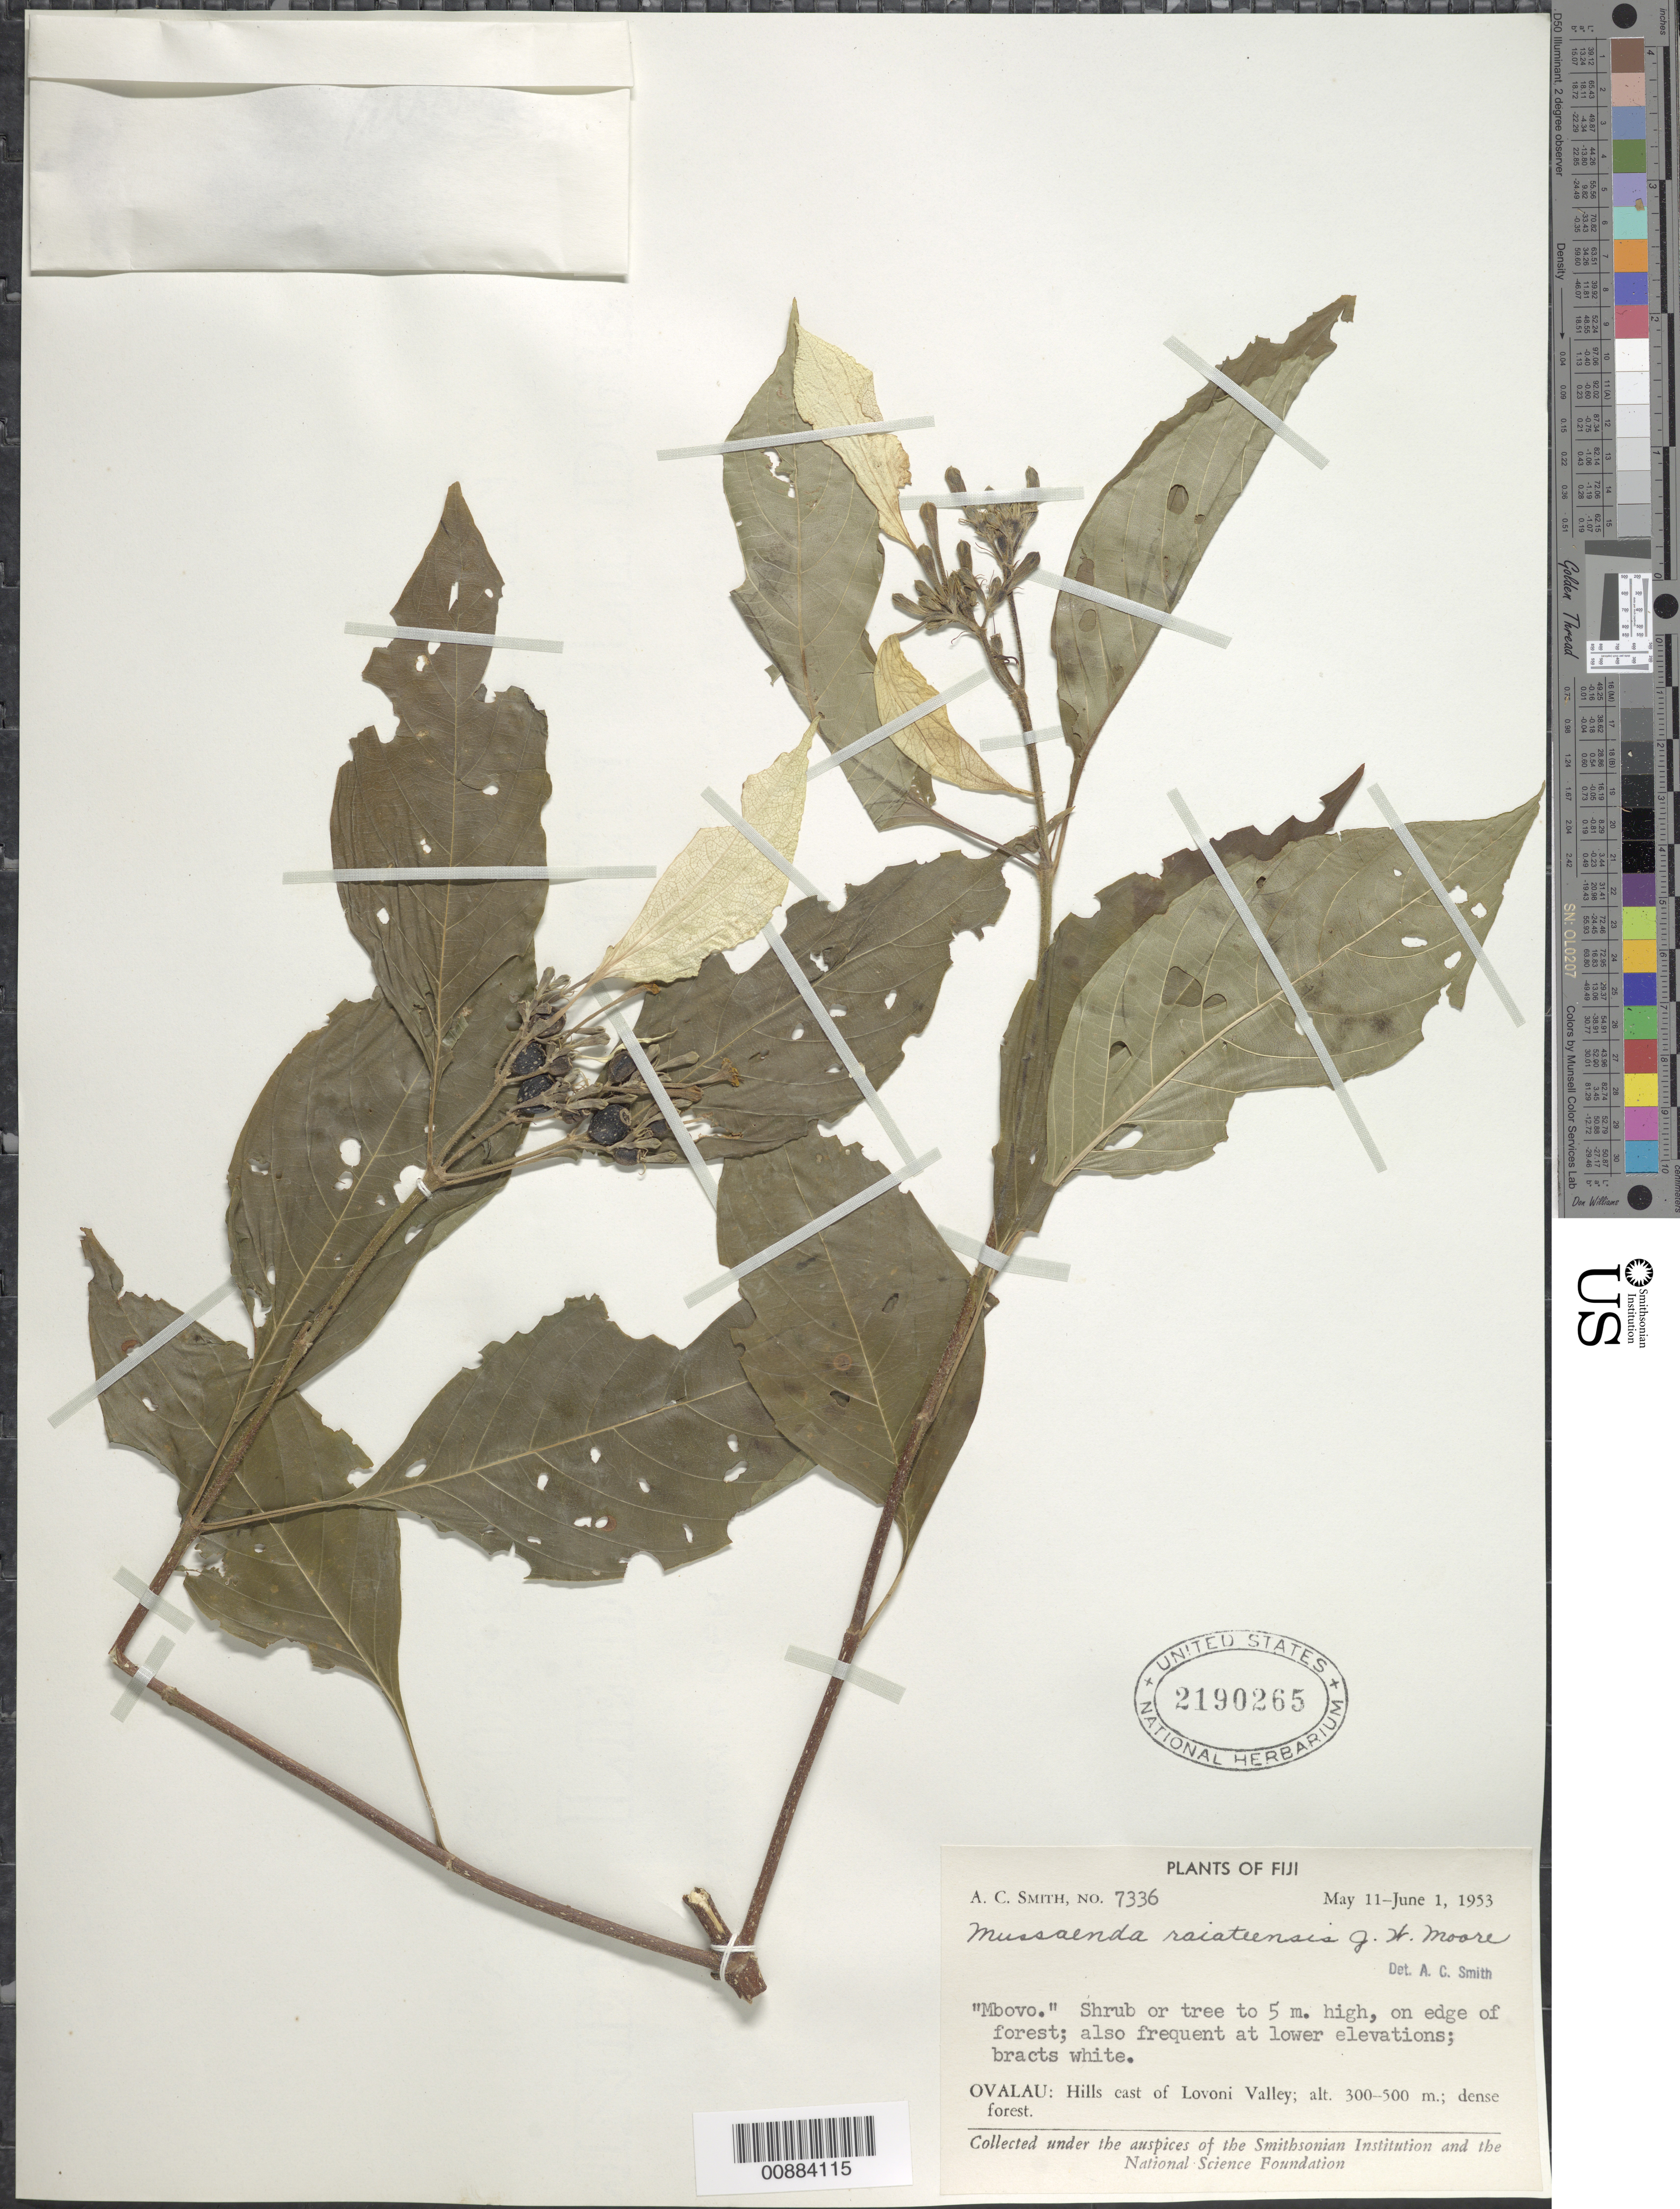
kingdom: Plantae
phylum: Tracheophyta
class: Magnoliopsida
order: Gentianales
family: Rubiaceae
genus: Mussaenda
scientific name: Mussaenda raiateensis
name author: J.W. Moore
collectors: C. A. Smith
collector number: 7336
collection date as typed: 11 May 1953 to 01 Jun 1953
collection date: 1953-05-11/1953-06-01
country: Fiji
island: Ovalau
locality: Hills east of Lovoni Valley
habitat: edge of dense forest, also frequent at lower elevations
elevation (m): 300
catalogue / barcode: US 2190265